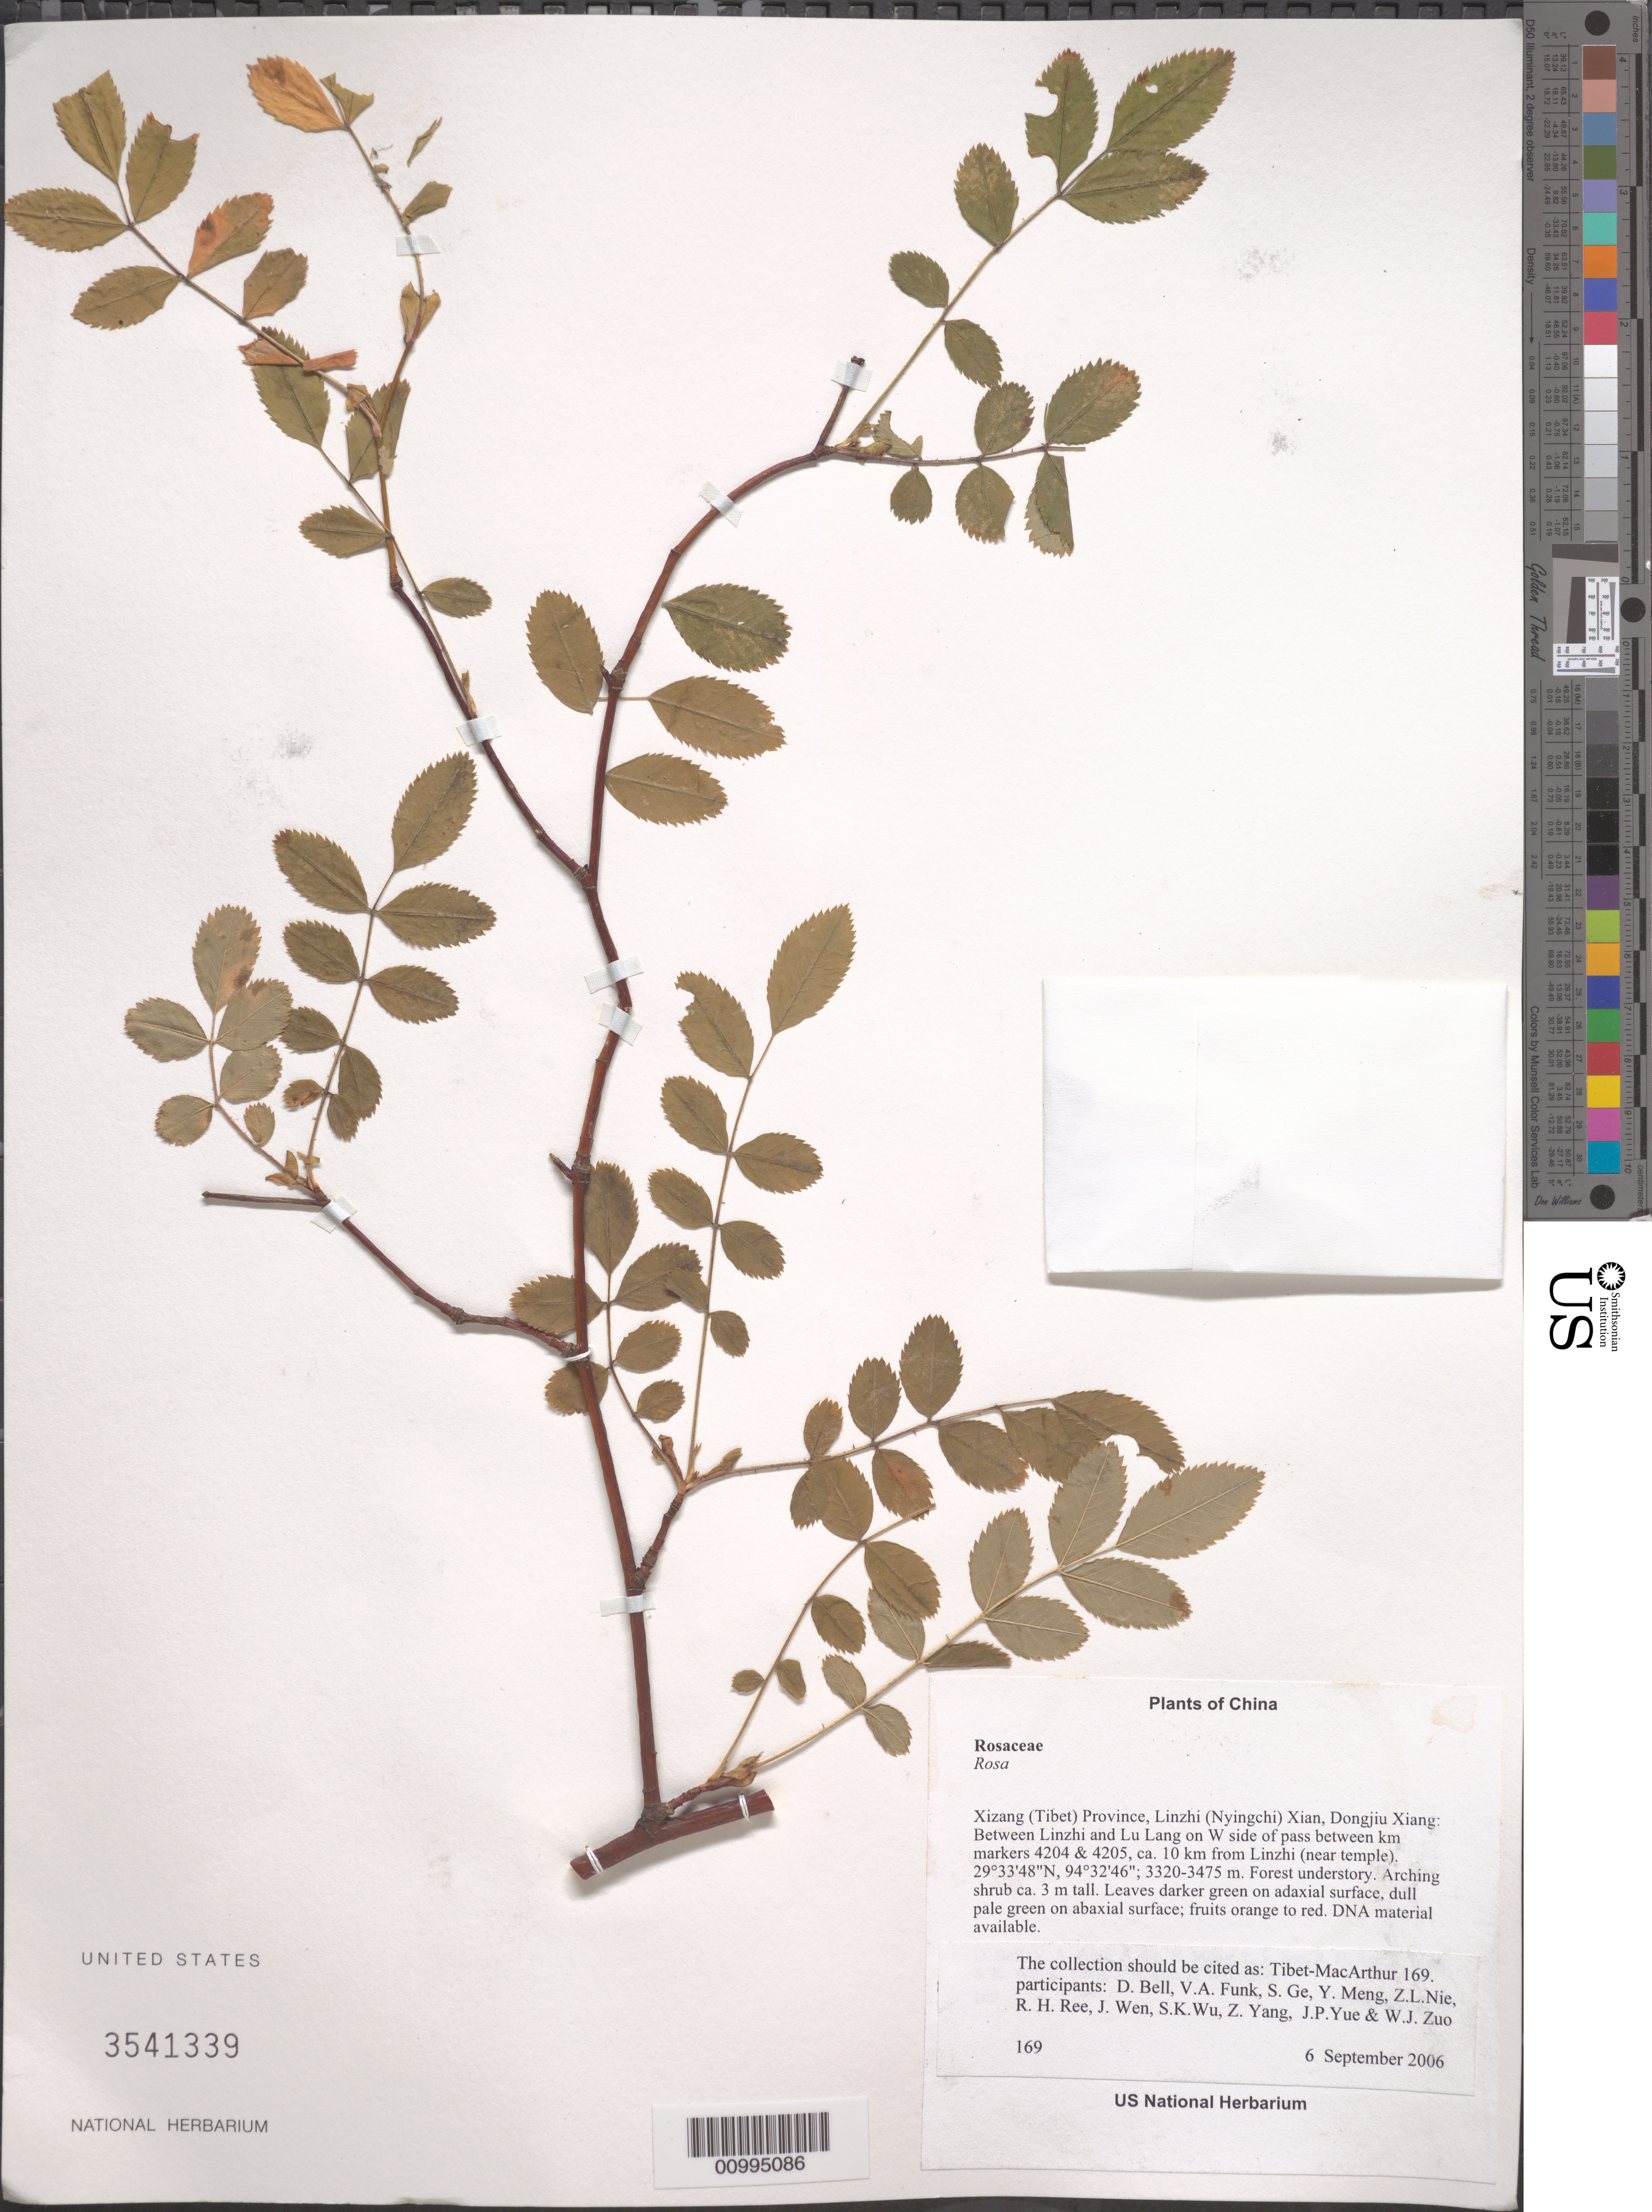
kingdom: Plantae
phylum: Tracheophyta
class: Magnoliopsida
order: Rosales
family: Rosaceae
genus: Rosa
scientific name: Rosa sp.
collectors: Tibet-MacArthur, D. A. Bell, V. Funk, S. Ge, Y. Meng, Z. Nie, R. Ree, J. Wen, S. K. Wu, Z. Yang, J. Yue & W. Zuo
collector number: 169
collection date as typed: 06 Sep 2006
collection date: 2006-09-06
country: China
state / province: Xizang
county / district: Linzhi (Nyingchi) Xian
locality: Dongjiu Xiang. Between Linzhi and Lulang, ca. 10 km from Linzhi between km markers 4204-4205, near a temple.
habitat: Mixed secondary forest with Picea likiangensis, Larix griffithiana, Rhododendron, and Betula utilis. Forest understory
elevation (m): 3320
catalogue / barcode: US 3541339